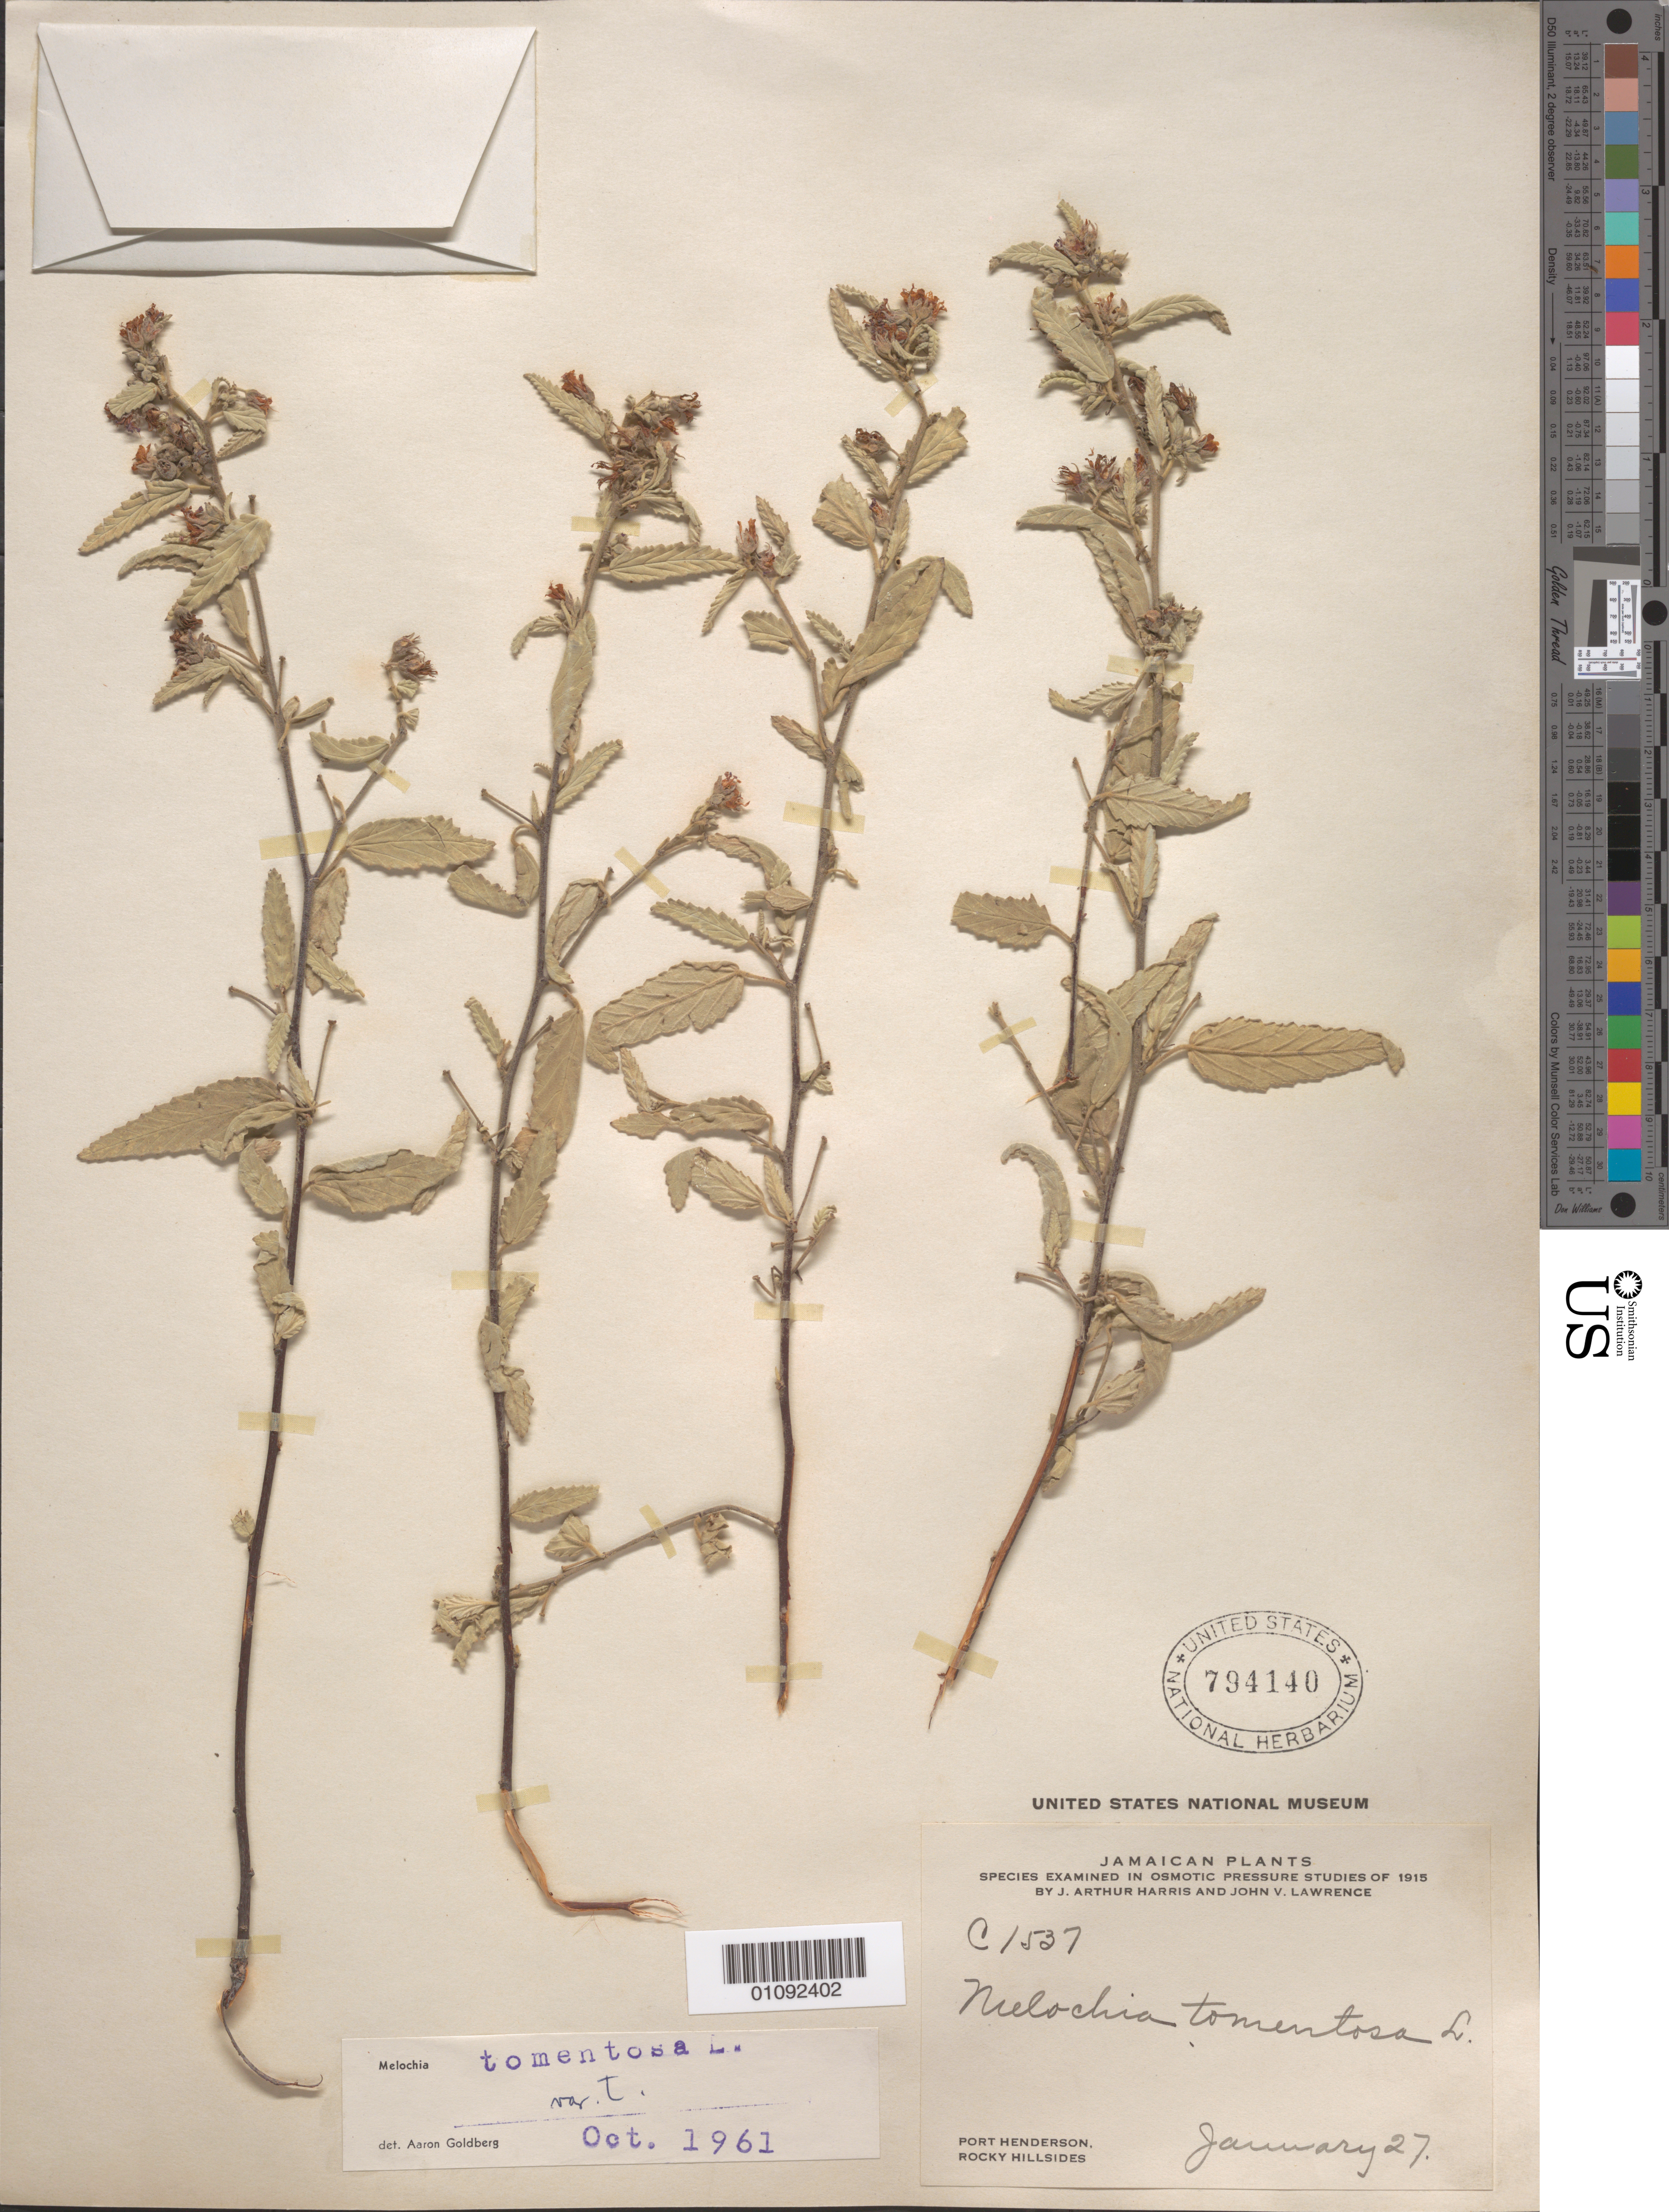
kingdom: Plantae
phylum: Tracheophyta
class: Magnoliopsida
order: Malvales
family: Malvaceae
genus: Melochia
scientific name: Melochia tomentosa var. tomentosa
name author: L.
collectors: J. A. Harris & J. Lawrence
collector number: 1537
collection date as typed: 27 Jan 1915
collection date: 1915-01-27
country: Jamaica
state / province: Saint Catherine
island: Jamaica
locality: Port Henderson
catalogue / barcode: US 794140